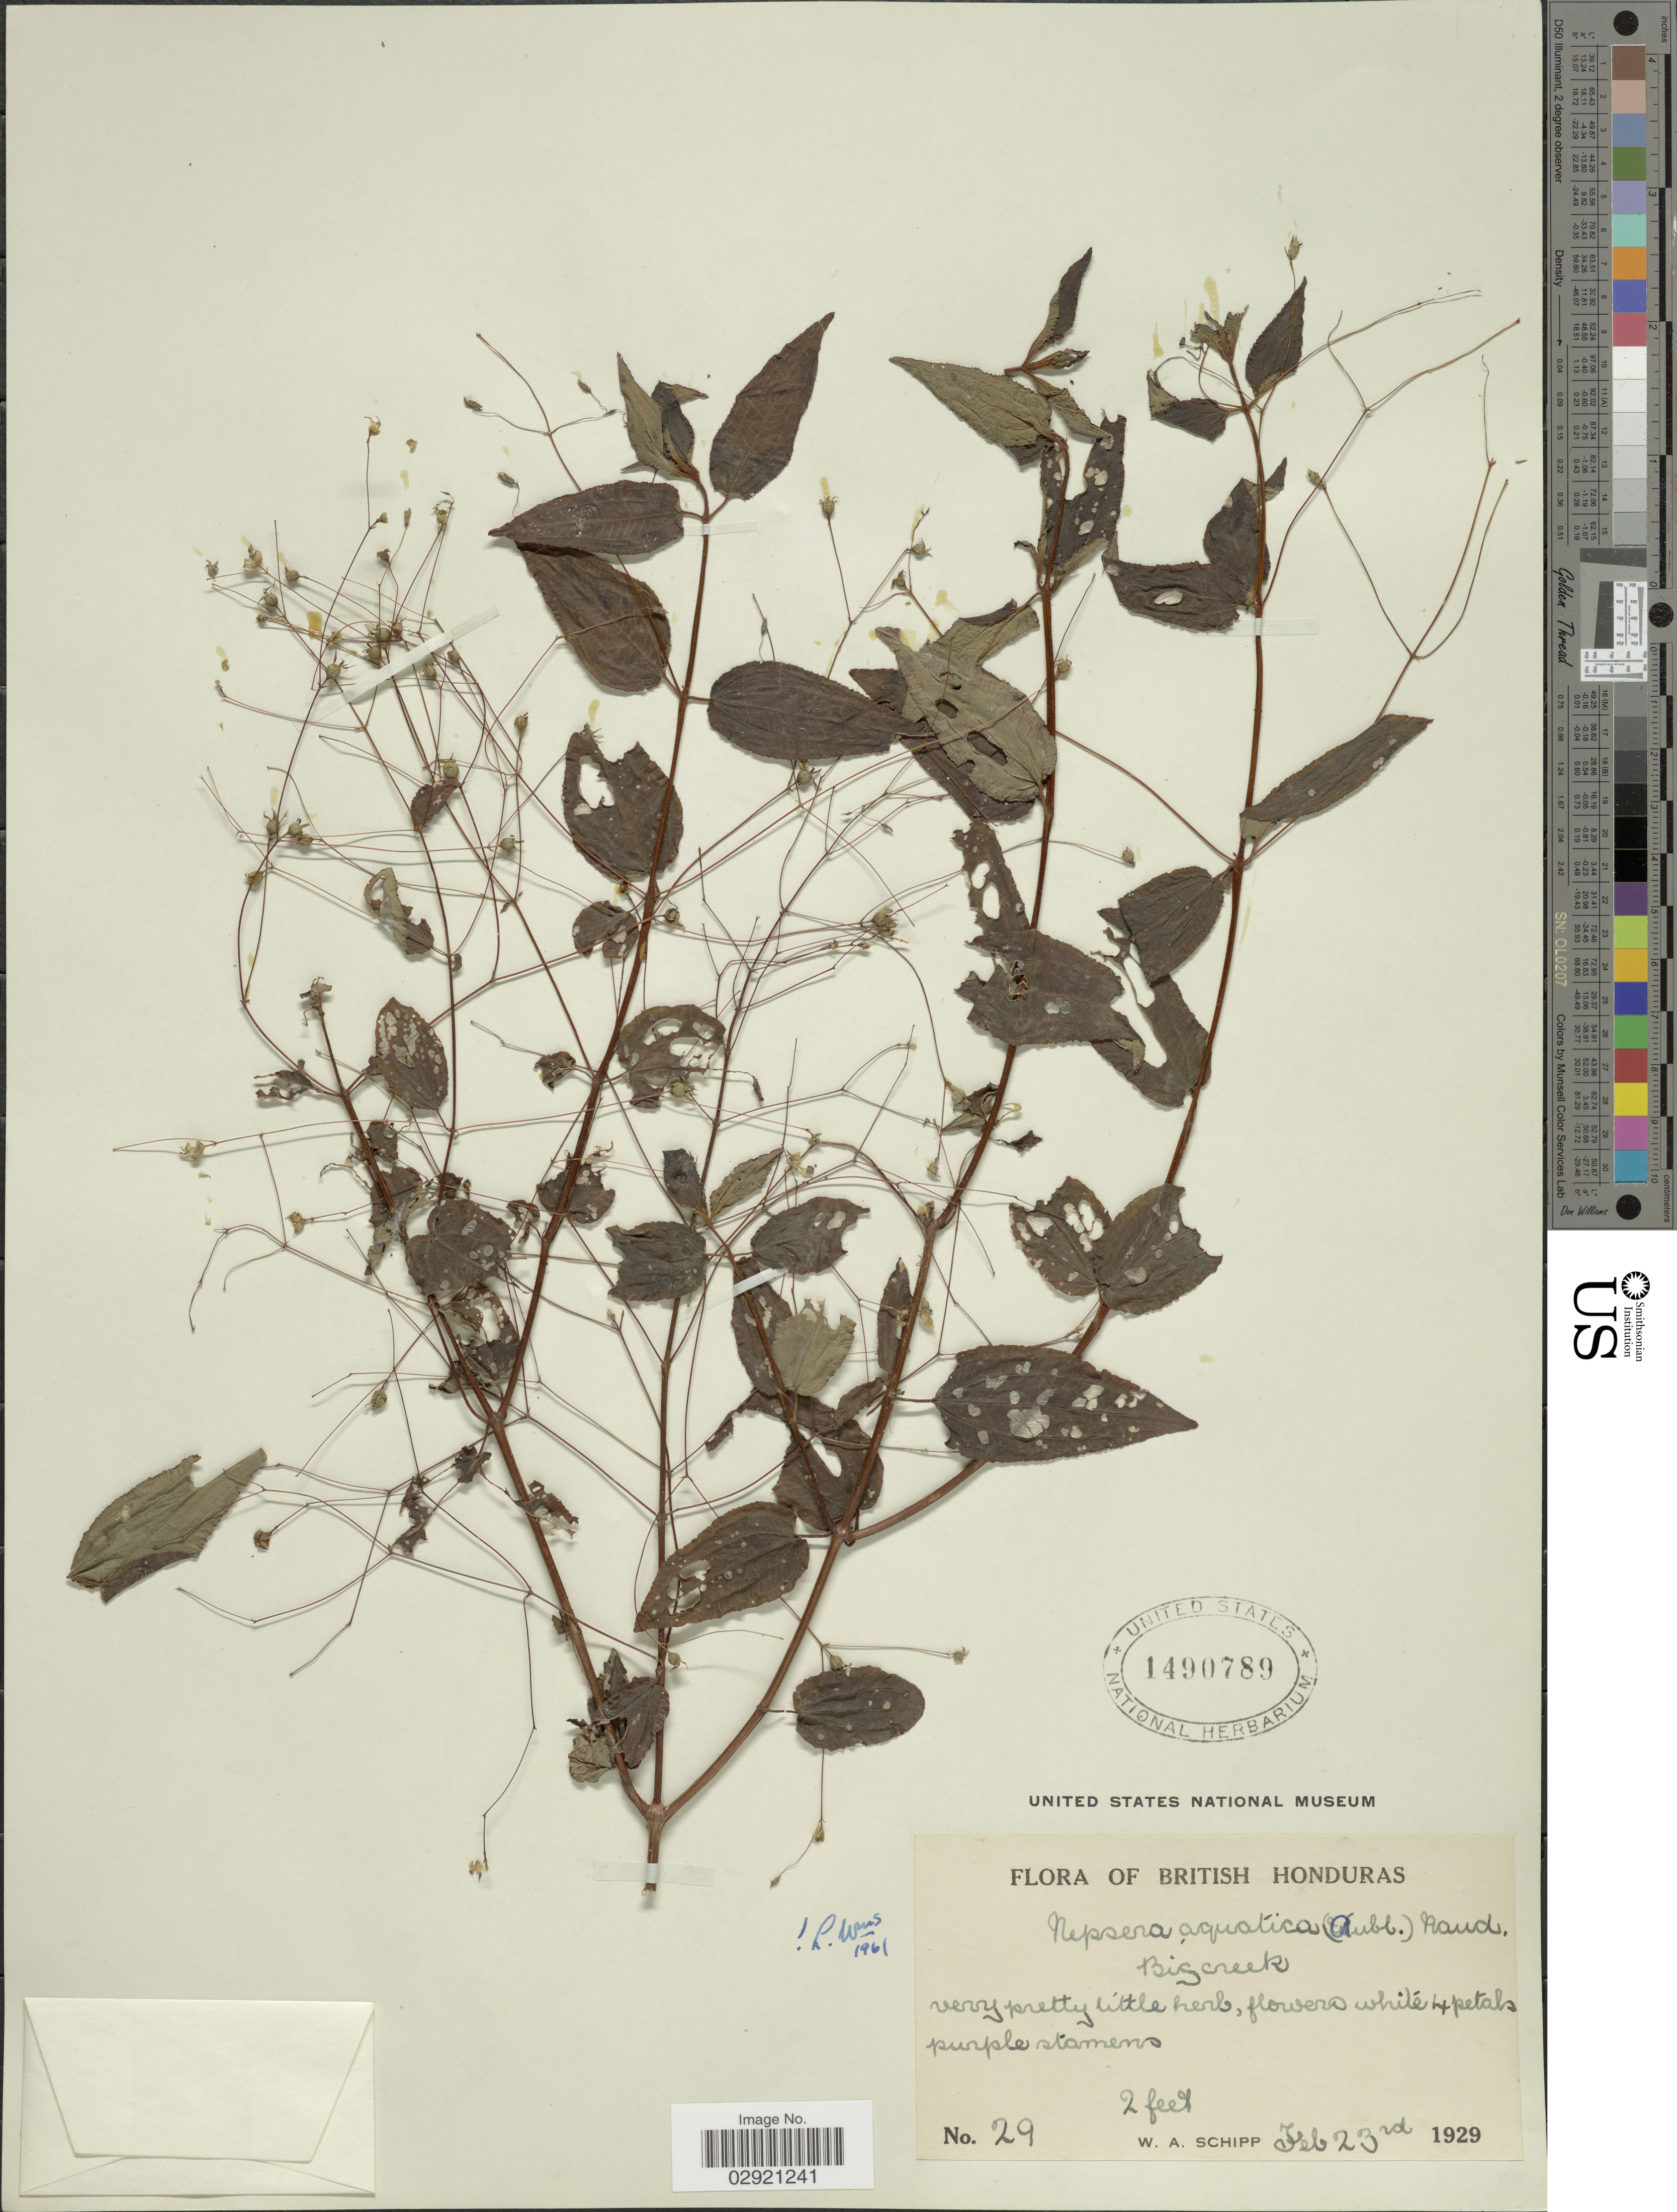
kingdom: Plantae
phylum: Tracheophyta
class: Magnoliopsida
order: Myrtales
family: Melastomataceae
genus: Nepsera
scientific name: Nepsera aquatica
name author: (Aubl.) Naudin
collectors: W. Schipp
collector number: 29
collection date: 1929-02-23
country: Belize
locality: British Honduras.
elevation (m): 1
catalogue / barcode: US 1490789